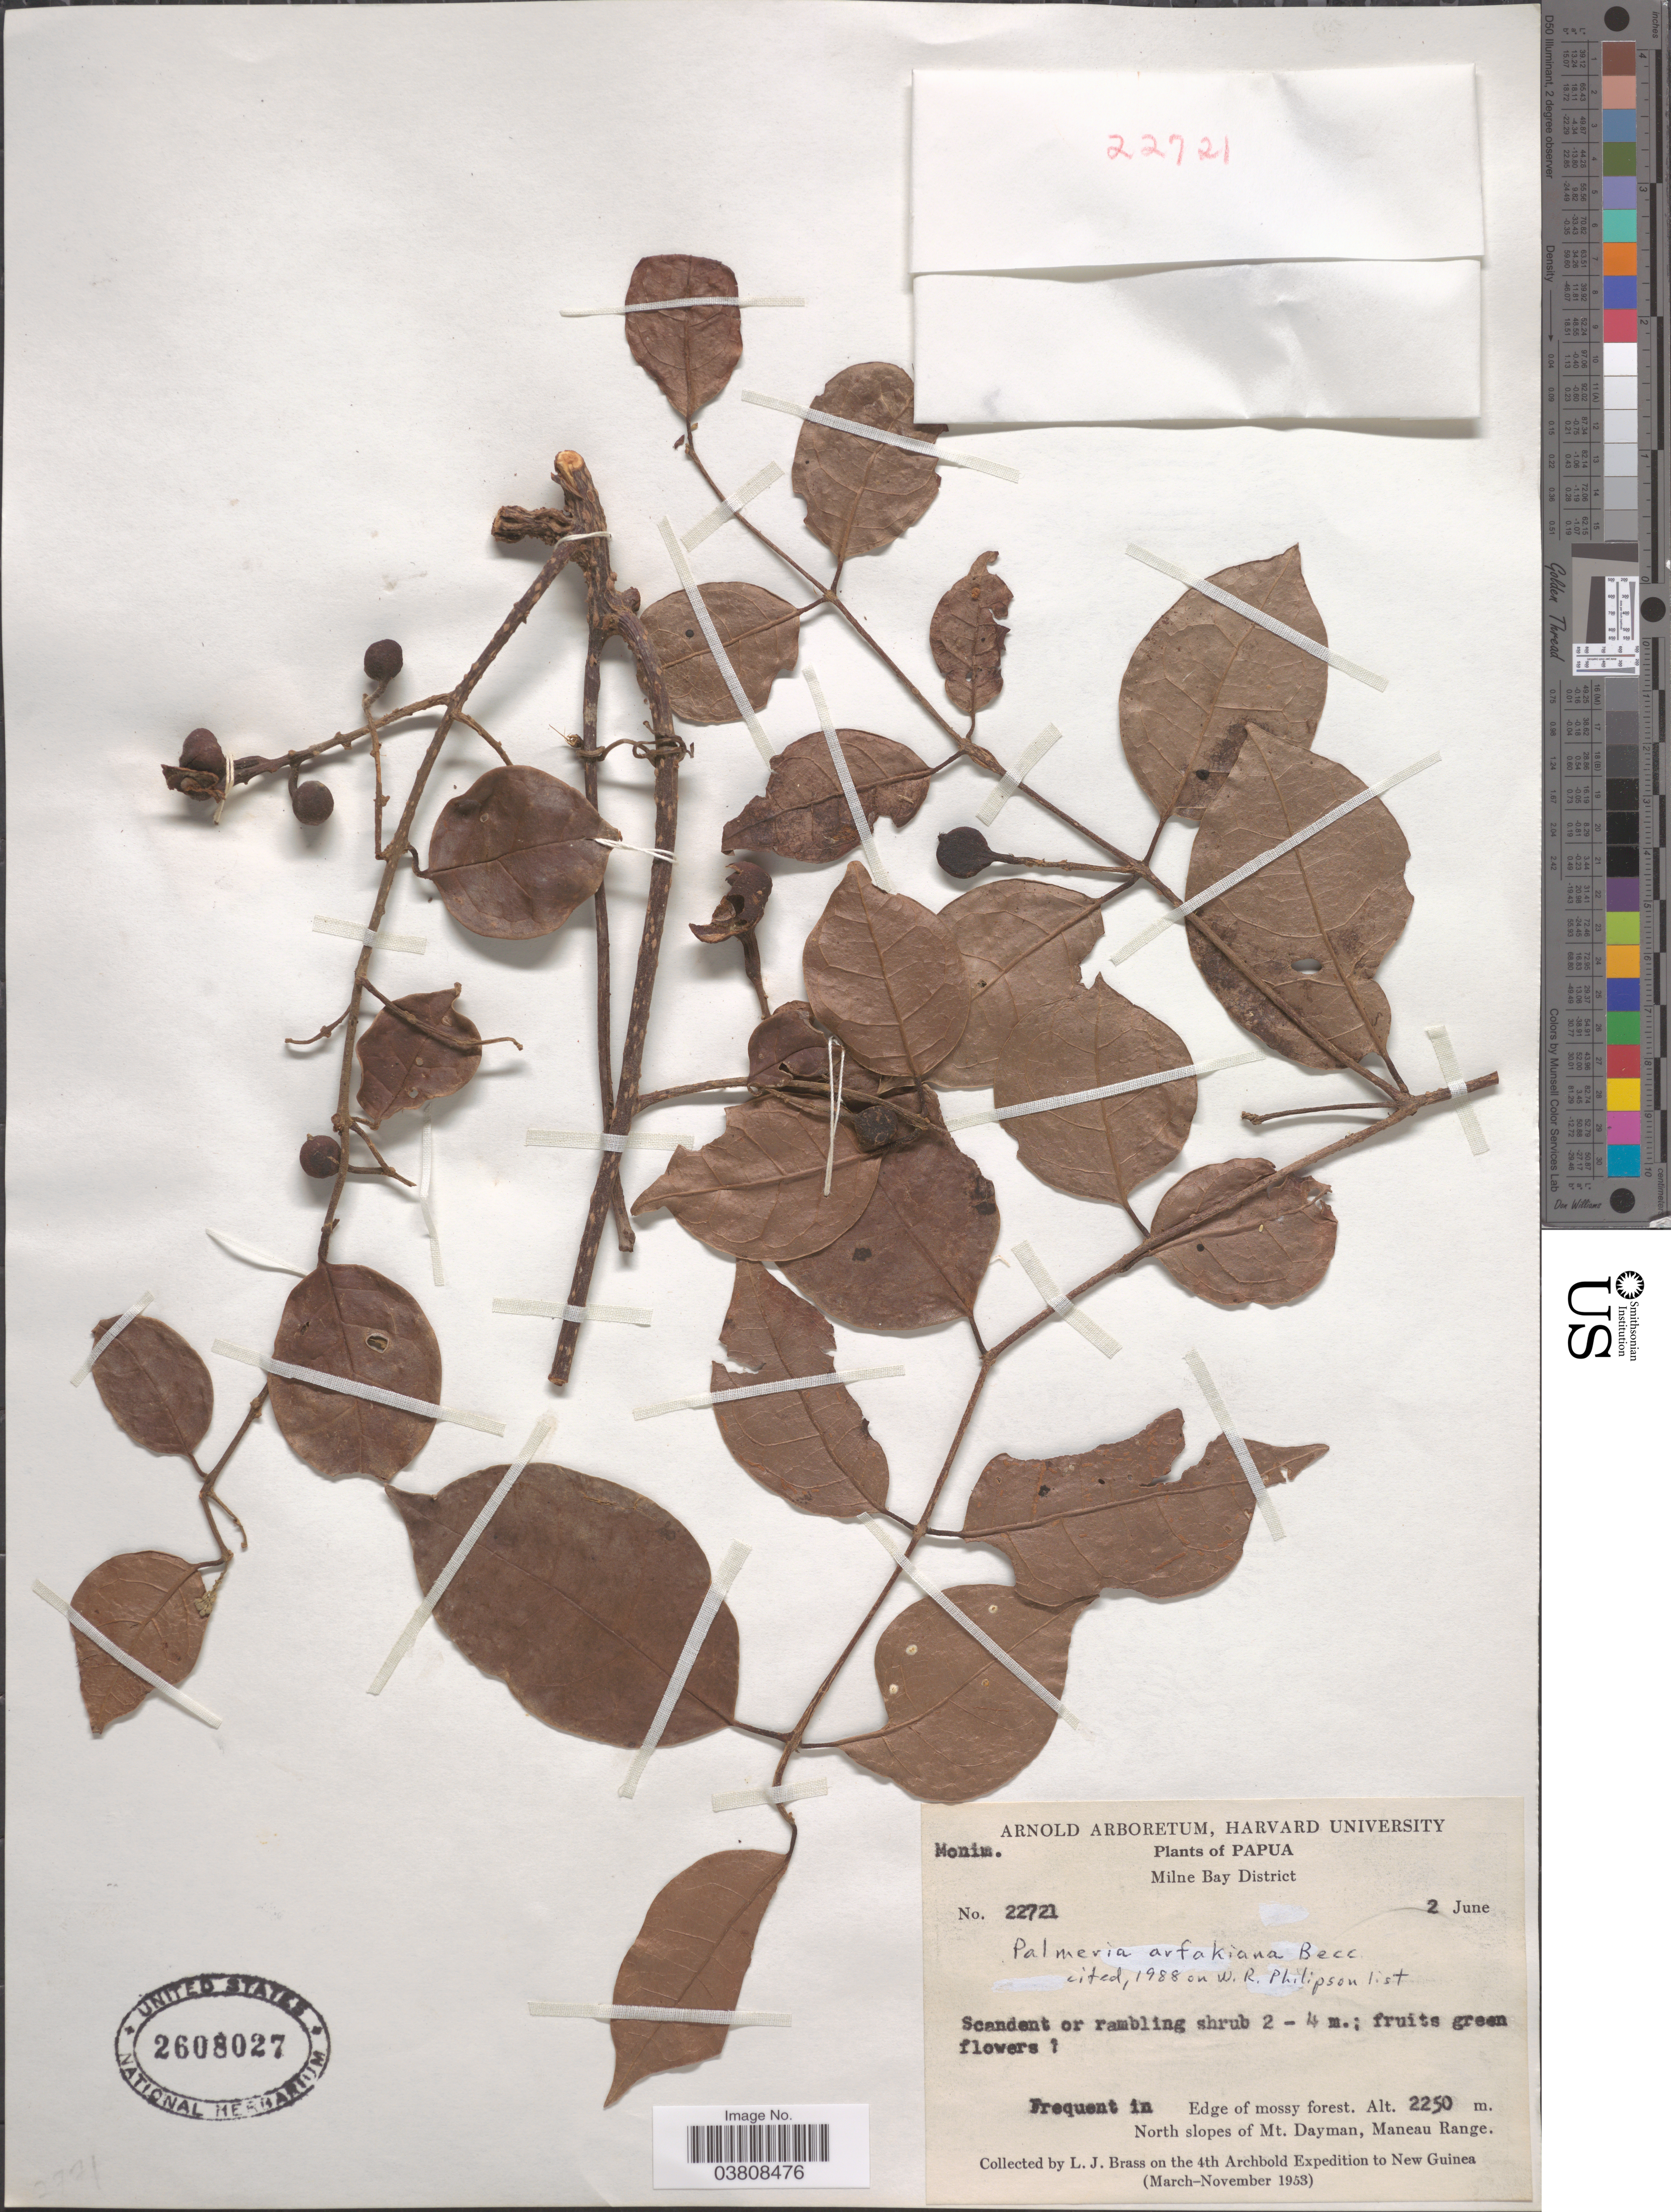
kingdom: Plantae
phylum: Tracheophyta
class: Magnoliopsida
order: Laurales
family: Monimiaceae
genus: Palmeria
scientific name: Palmeria arfakiana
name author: Becc. & A.C. Sm.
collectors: L. J. Brass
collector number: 22721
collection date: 1953-06-02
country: Papua New Guinea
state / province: Milne Bay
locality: Papua. Milne Bay District. Edge of mossy forest. North slopes of Mt. Dayman, Maneau Range. New Guinea.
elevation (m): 2250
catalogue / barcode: US 2608027